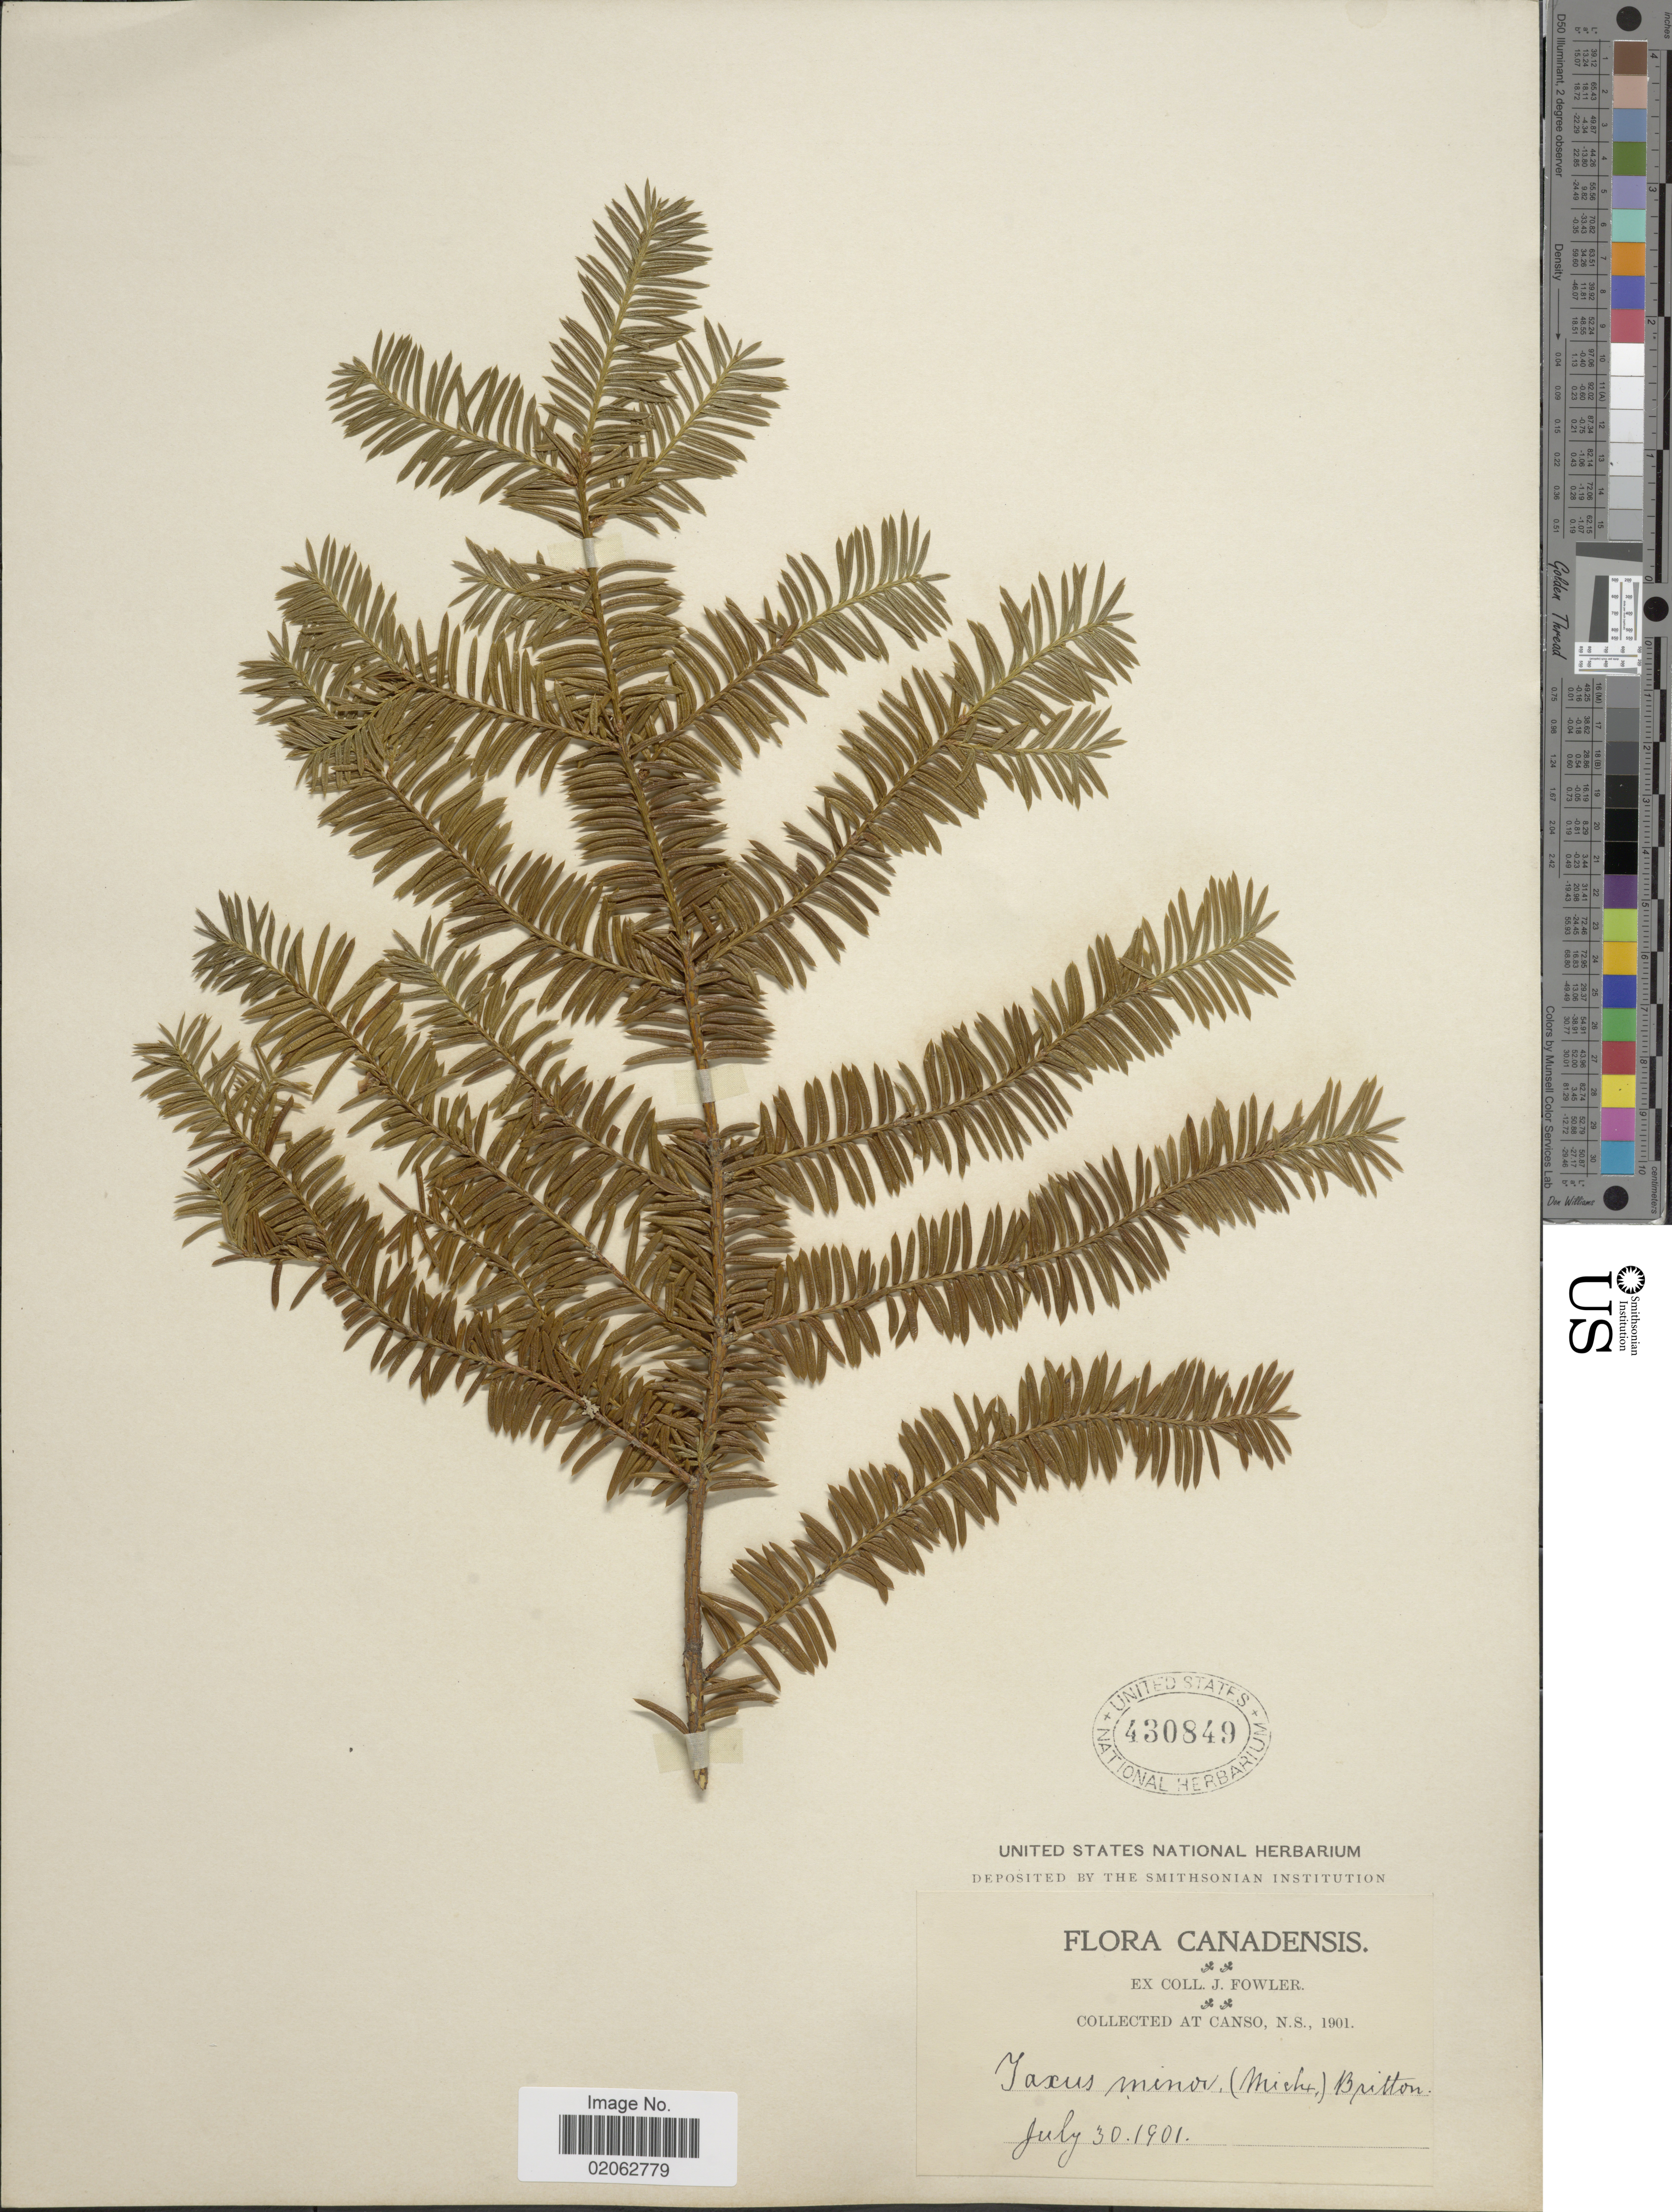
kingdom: Plantae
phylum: Tracheophyta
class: Pinopsida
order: Pinales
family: Taxaceae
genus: Taxus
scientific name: Taxus canadensis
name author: Marshall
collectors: ex herb. J. Fowler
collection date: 1901-07-30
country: Canada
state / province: Nova Scotia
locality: At Canso, N.S.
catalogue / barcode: US 430849